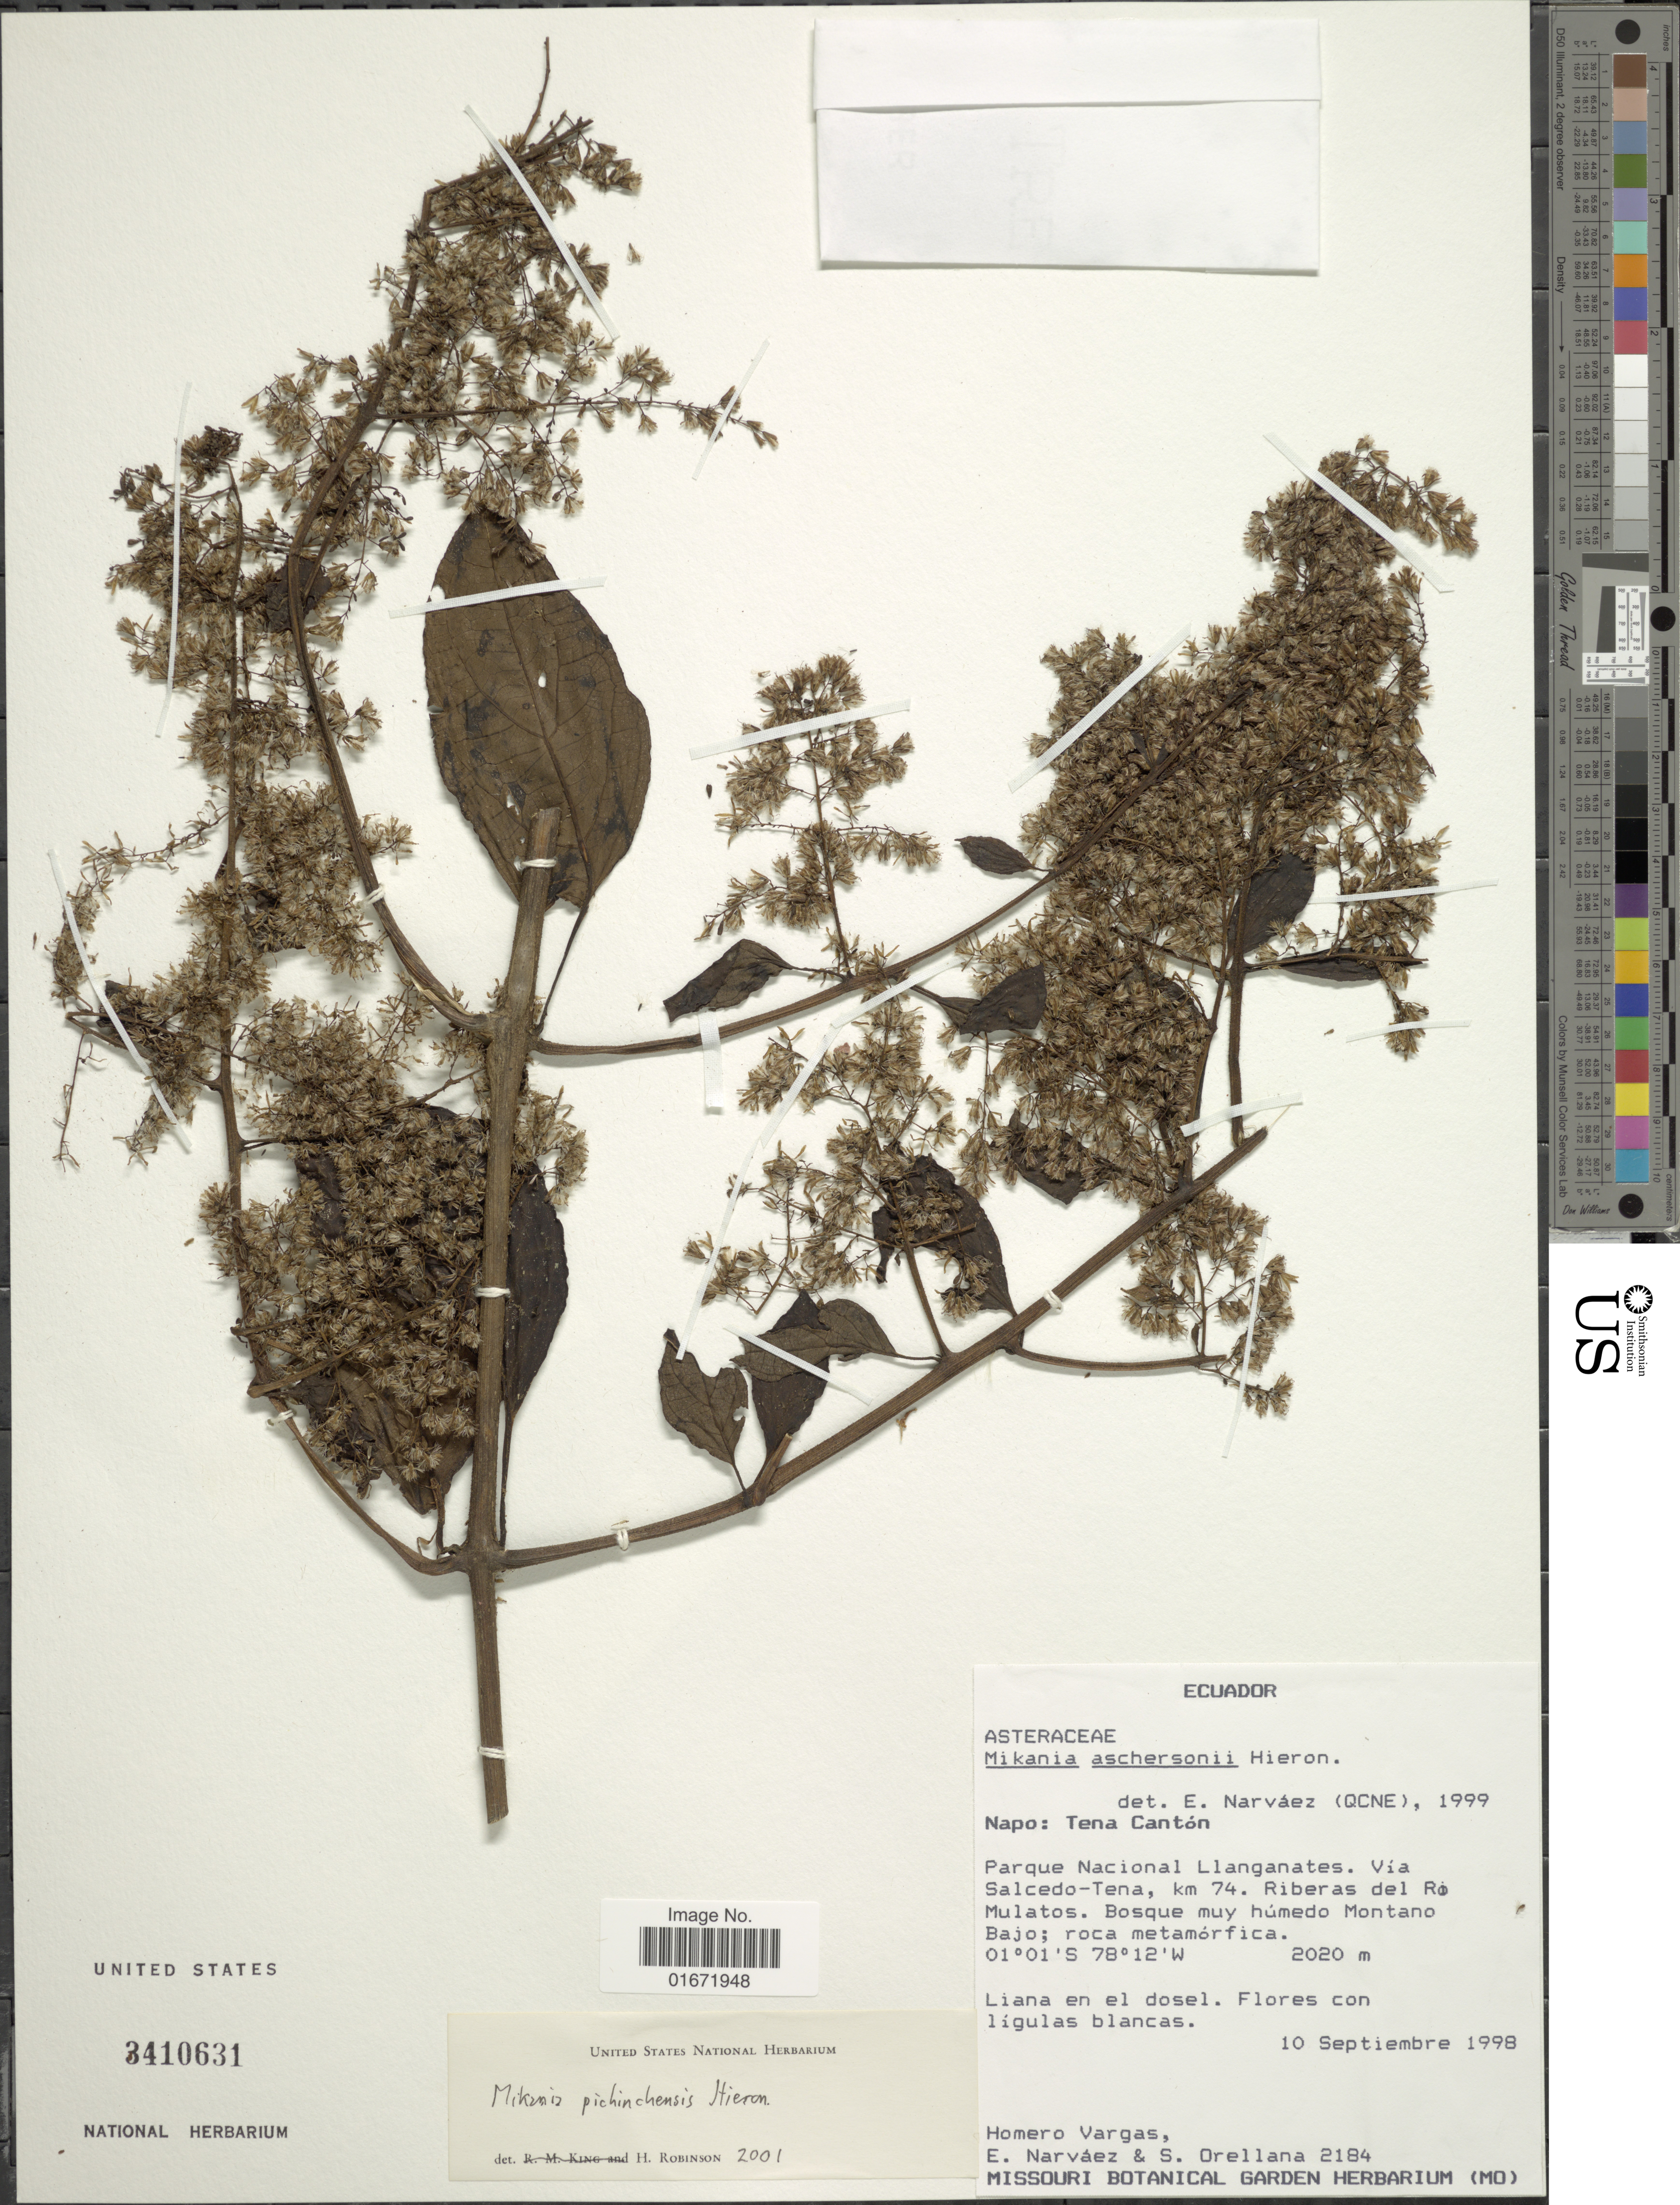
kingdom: Plantae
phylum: Tracheophyta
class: Magnoliopsida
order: Asterales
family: Asteraceae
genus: Mikania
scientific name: Mikania pichinchensis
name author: Hieron.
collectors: H. Vargas, E. Narváez & S. Orellana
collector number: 2184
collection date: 1998-09-10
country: Ecuador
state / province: Napo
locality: Napo: Tena Cantón. Parque Nacional Llanganates. Via Salcedo-Tena, km 74. Riberas del Ro [interpreted] Mulatos. Bosque muy húmedo Montano Bajo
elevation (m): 2020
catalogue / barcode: US 3410631